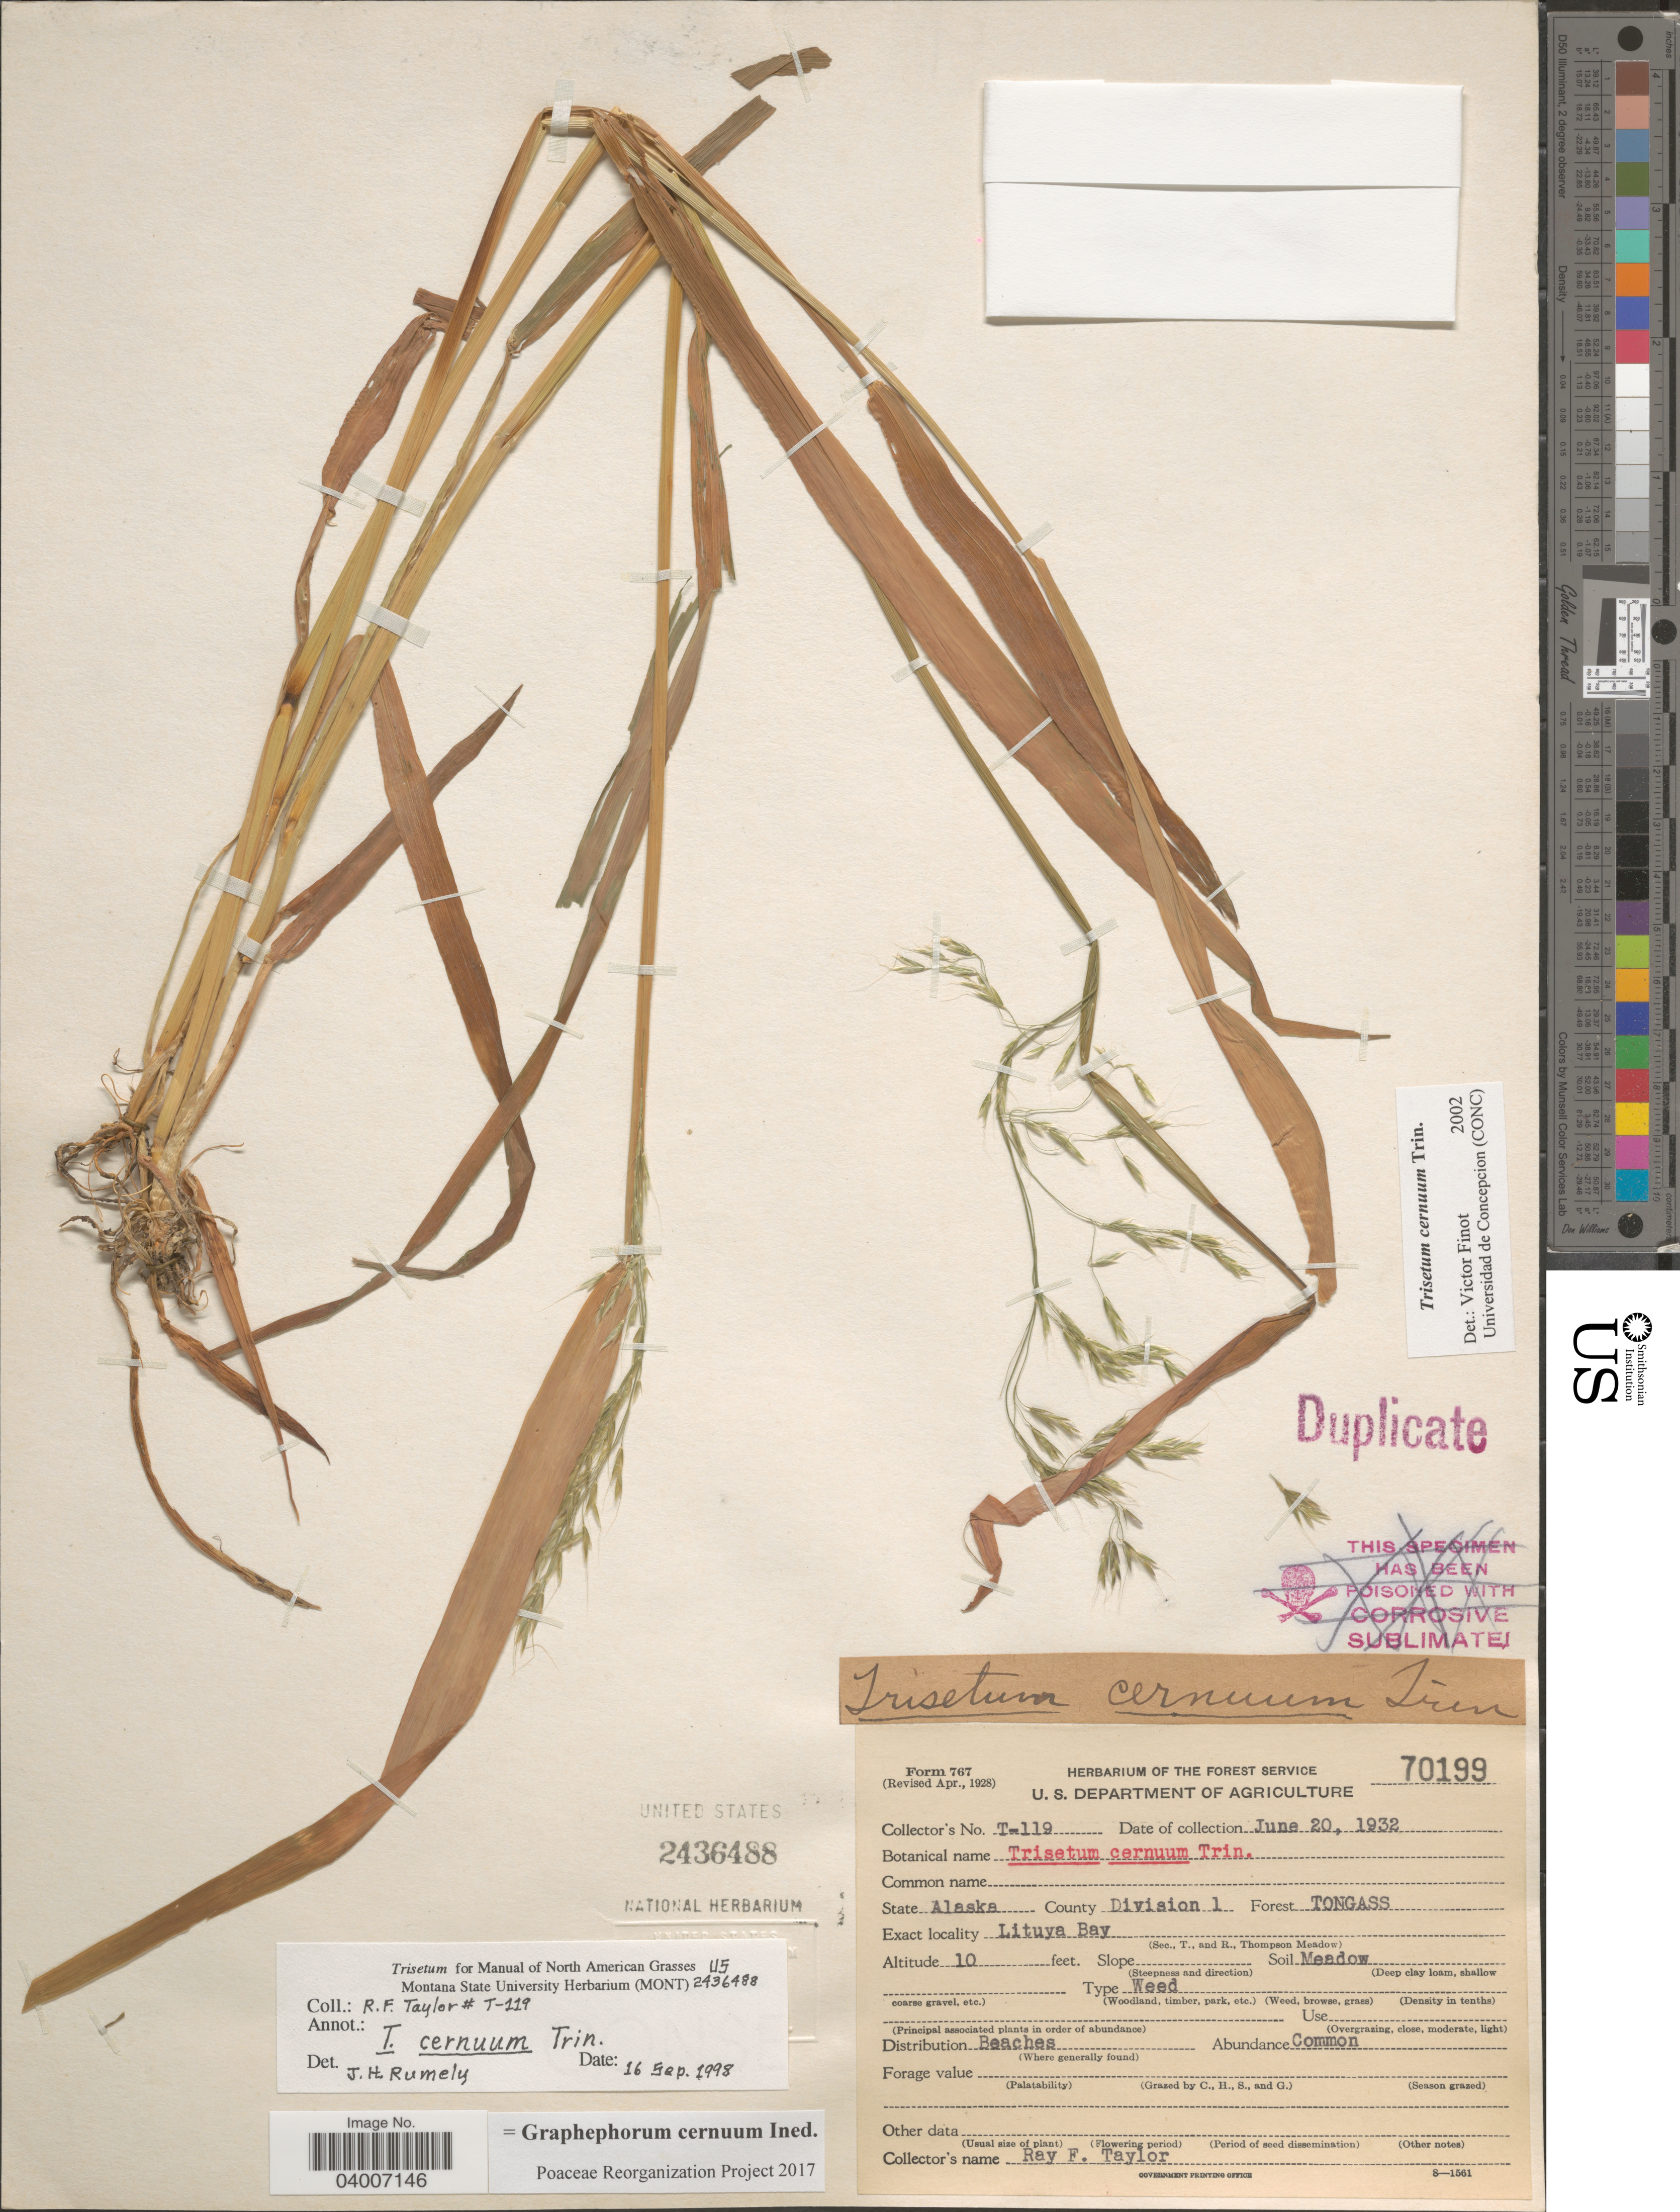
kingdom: Plantae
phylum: Tracheophyta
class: Liliopsida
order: Poales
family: Poaceae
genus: Graphephorum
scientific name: Graphephorum cernuum ined.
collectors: R. Taylor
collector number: T-119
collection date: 1932-06-20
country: United States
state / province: Alaska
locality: County Division 1. Forest Tongass. Lituya Bay.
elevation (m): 3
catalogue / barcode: US 2436488